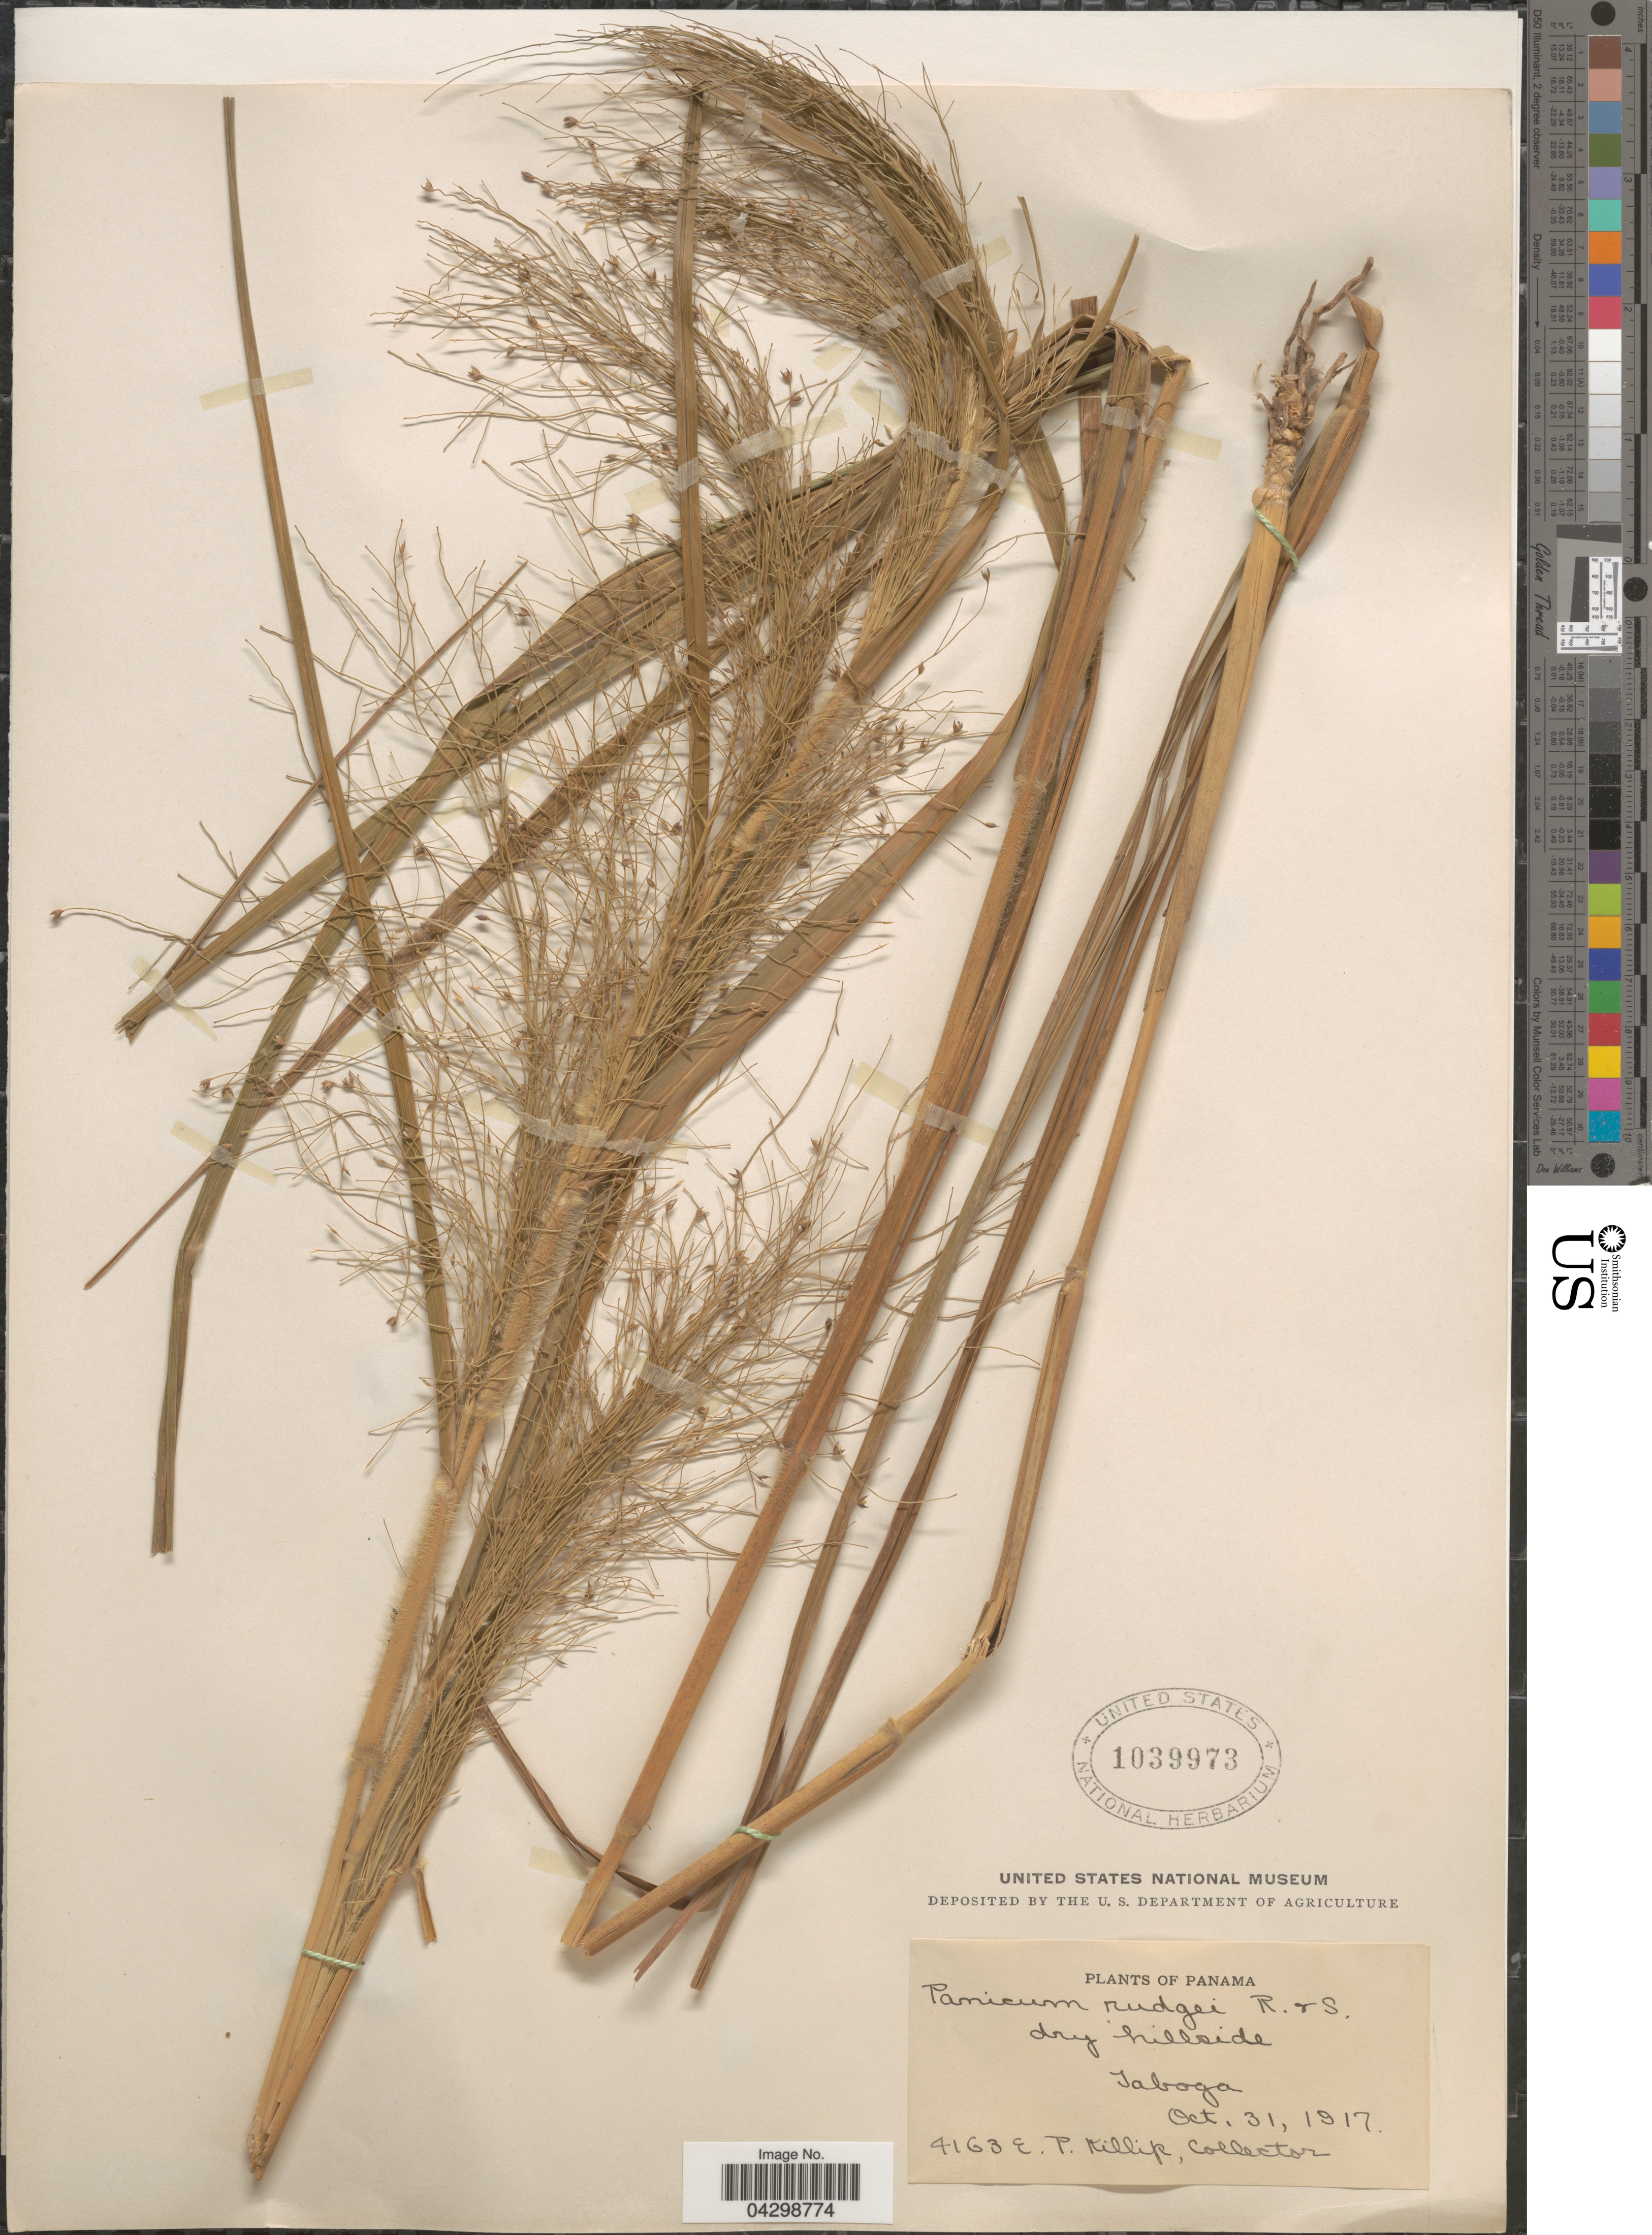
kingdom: Plantae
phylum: Tracheophyta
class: Liliopsida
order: Poales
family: Poaceae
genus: Panicum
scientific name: Panicum rudgei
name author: Roem. & Schult.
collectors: E. P. Killip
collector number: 4163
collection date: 1917-10-31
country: Panama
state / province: Panamá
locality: Dry hillside. Taboga.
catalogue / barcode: US 1039973